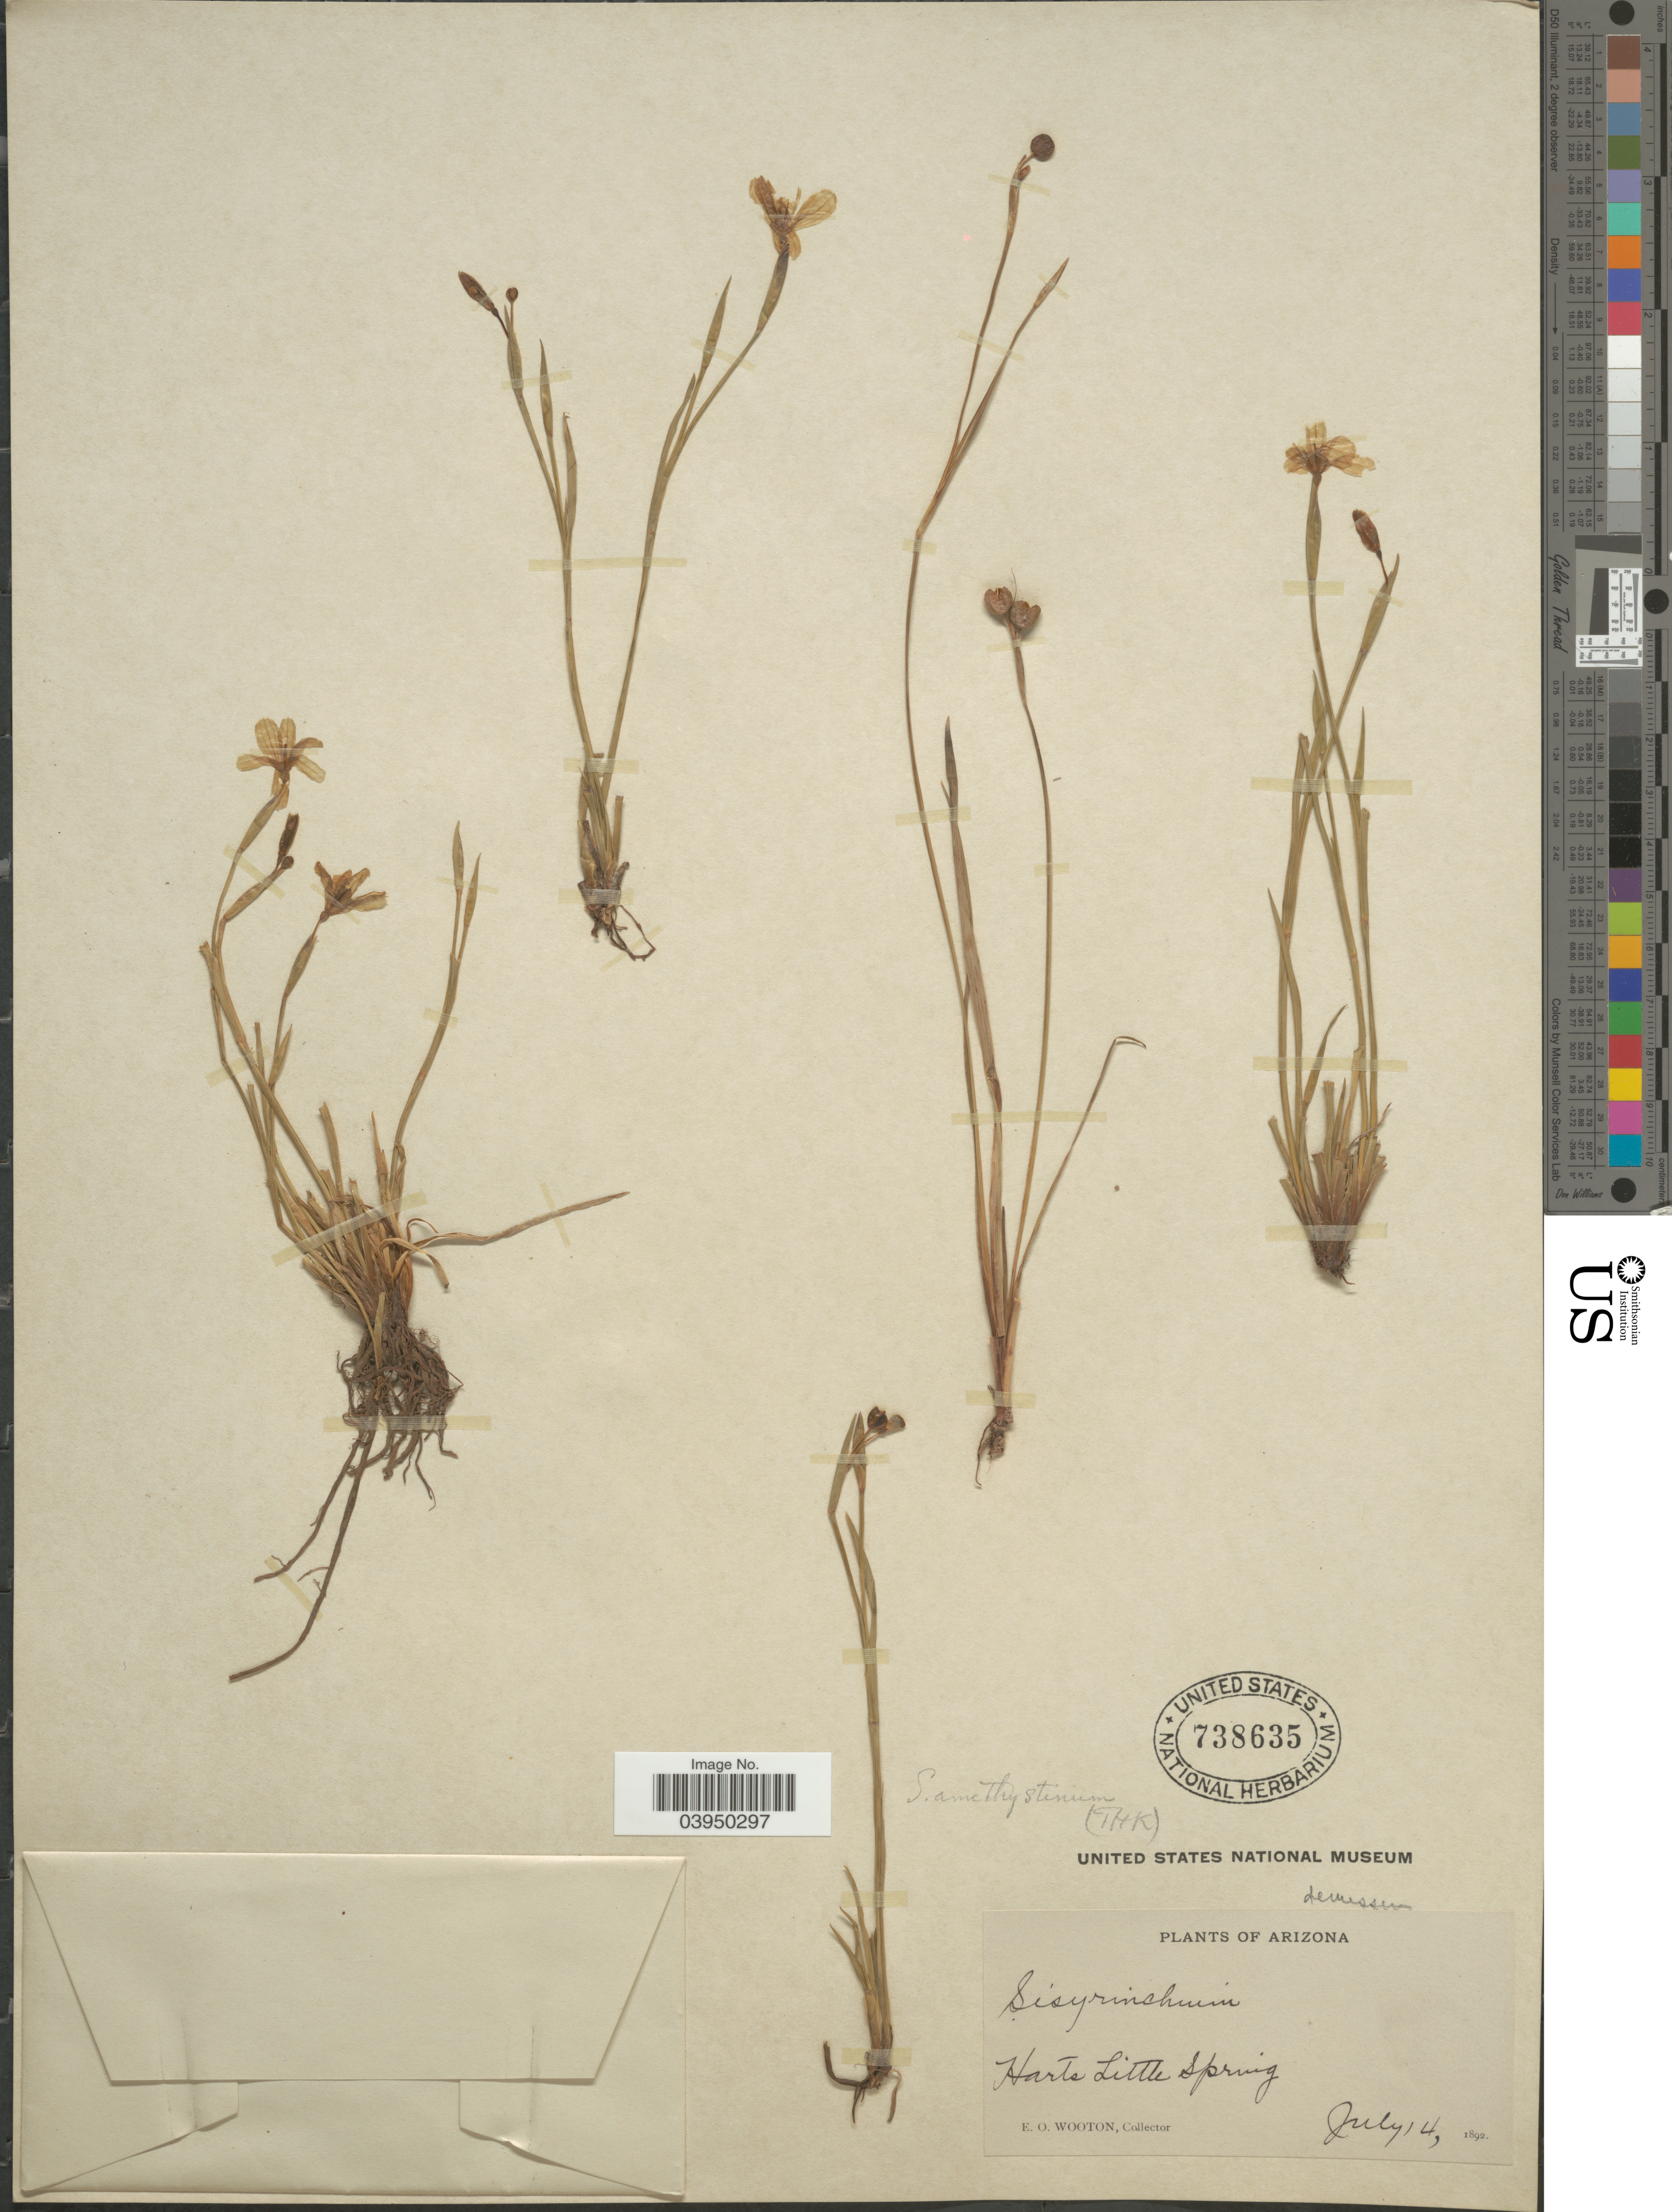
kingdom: Plantae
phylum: Tracheophyta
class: Liliopsida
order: Asparagales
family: Iridaceae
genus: Sisyrinchium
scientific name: Sisyrinchium amethystinum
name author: E.P. Bicknell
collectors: E. O. Wooton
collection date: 1892-07-14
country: United States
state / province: Arizona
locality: Harts Little Spring.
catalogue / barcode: US 738635